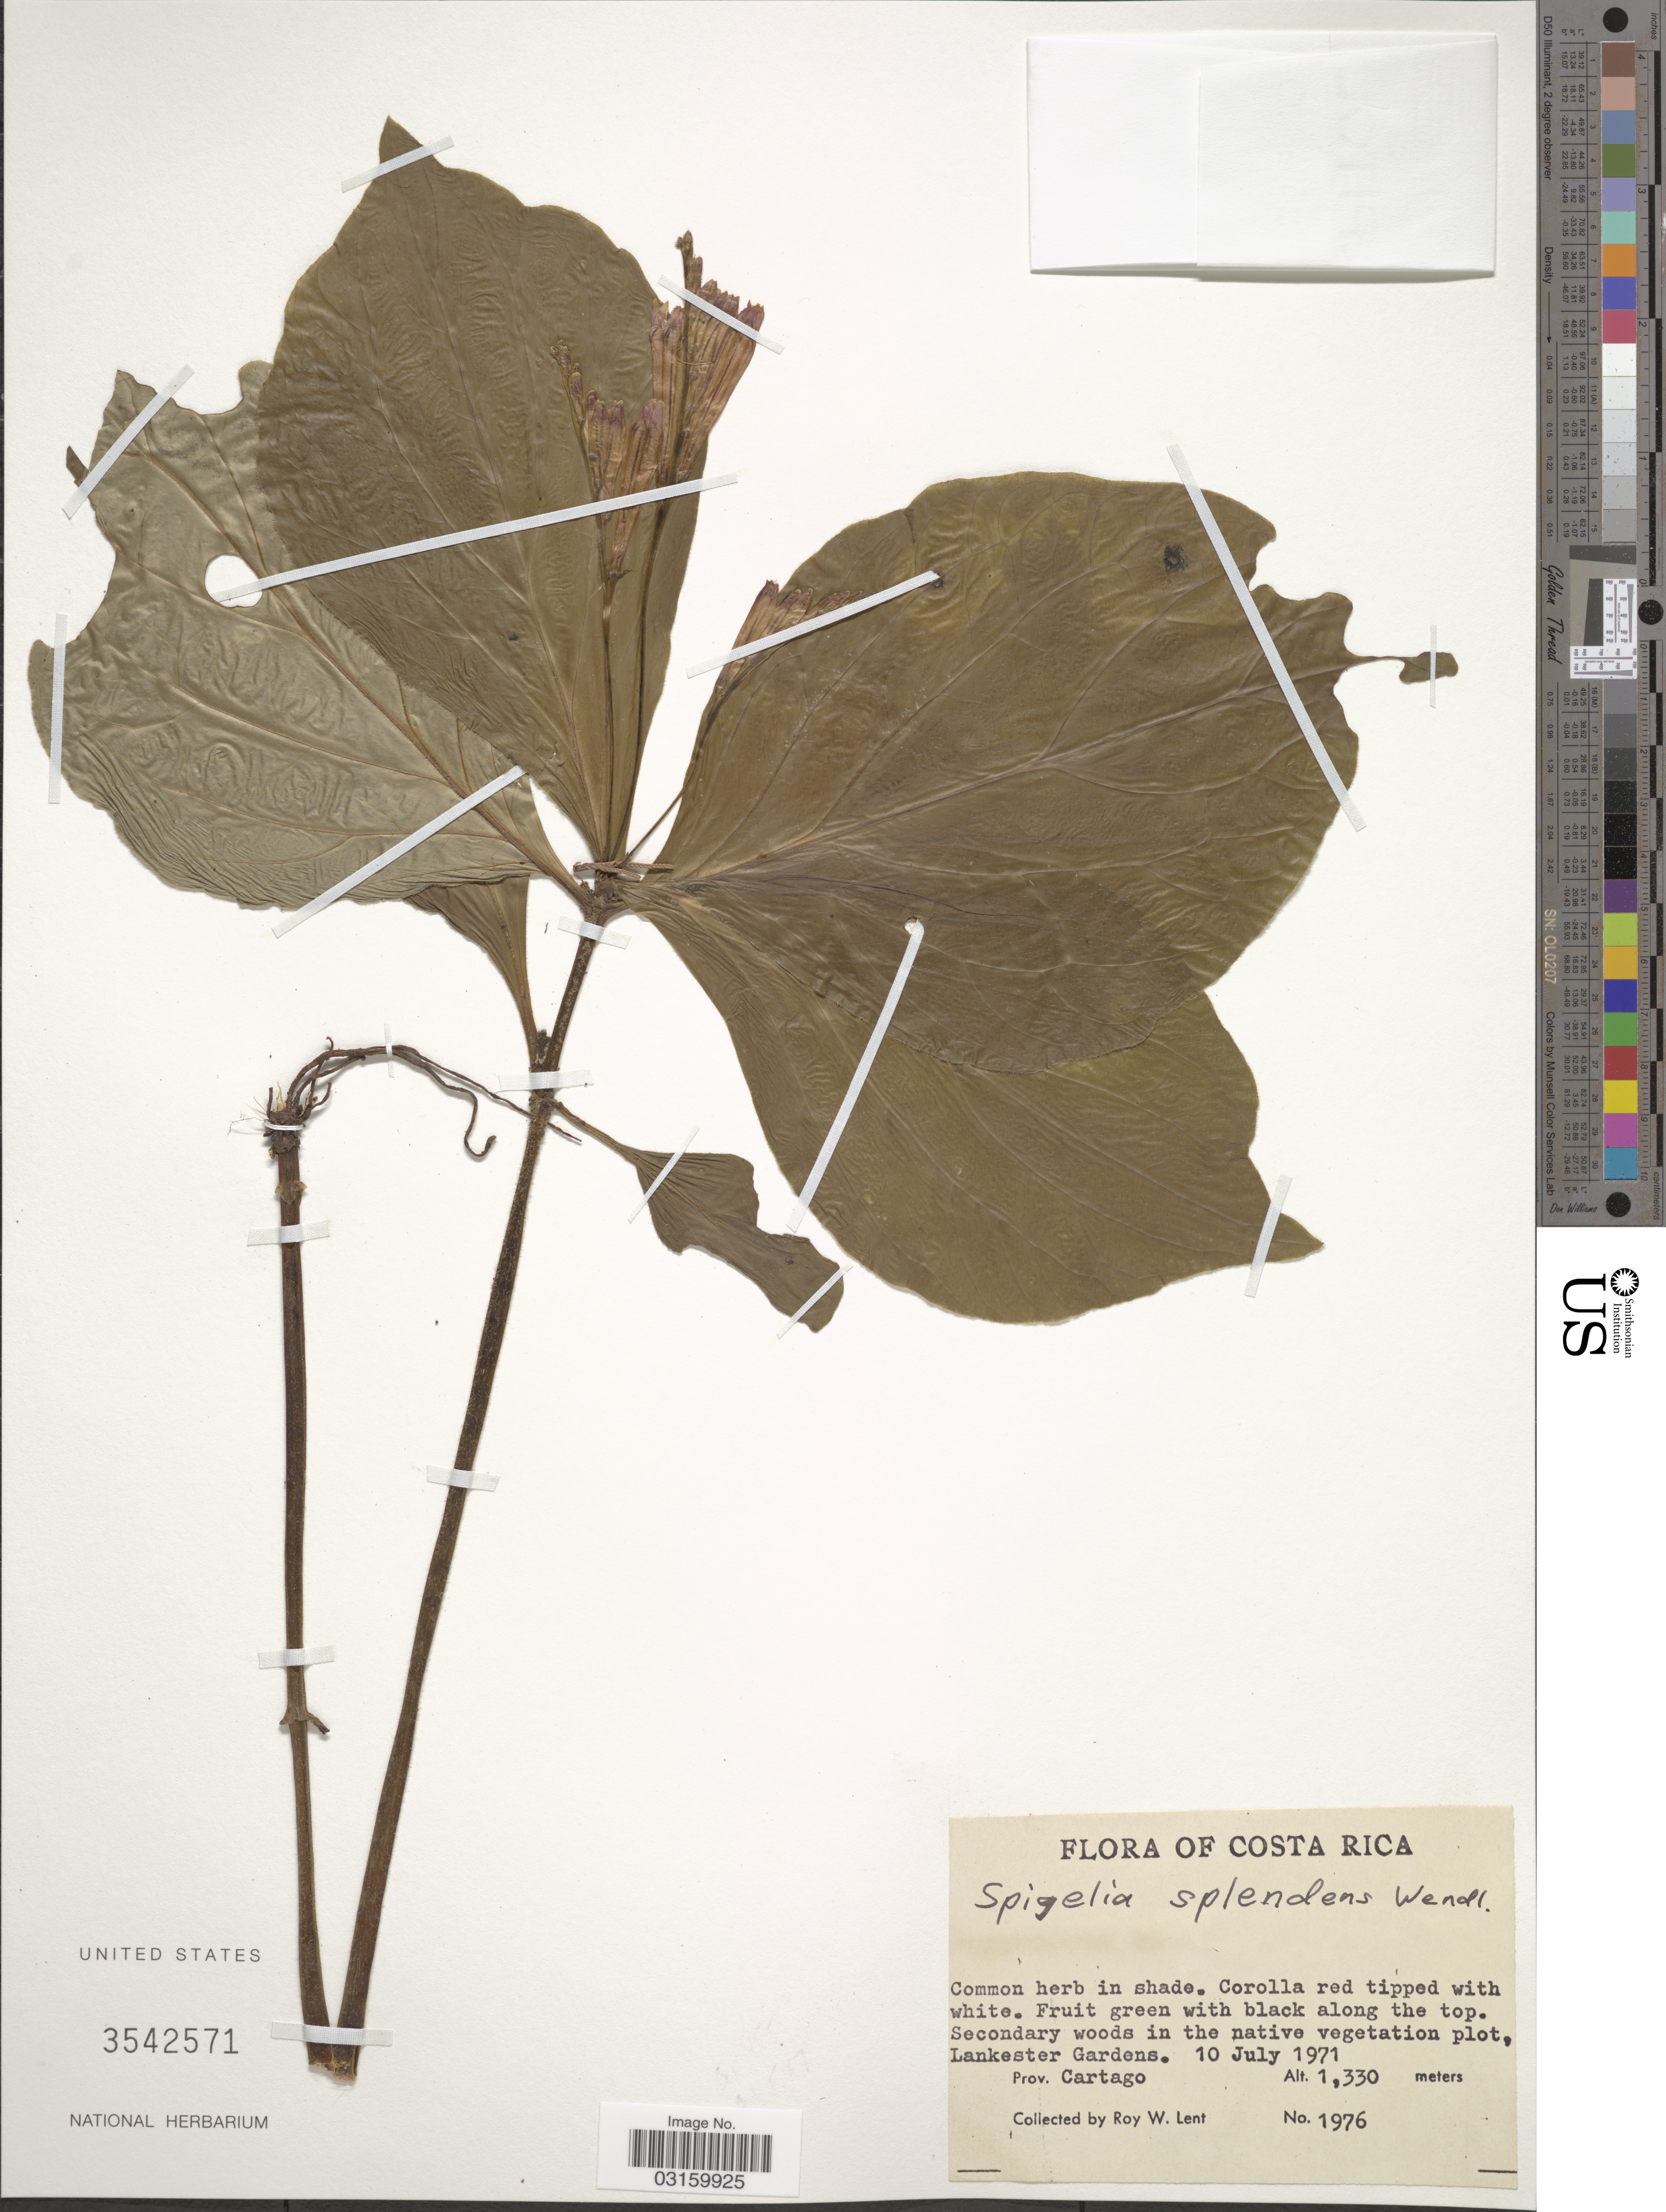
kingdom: Plantae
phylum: Tracheophyta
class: Magnoliopsida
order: Gentianales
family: Loganiaceae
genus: Spigelia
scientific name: Spigelia splendens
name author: H. Wendl. ex Hook.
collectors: R. W. Lent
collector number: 1976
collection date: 1971-07-10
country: Costa Rica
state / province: Cartago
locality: Lankester Gardens.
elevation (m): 1330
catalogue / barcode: US 3542571